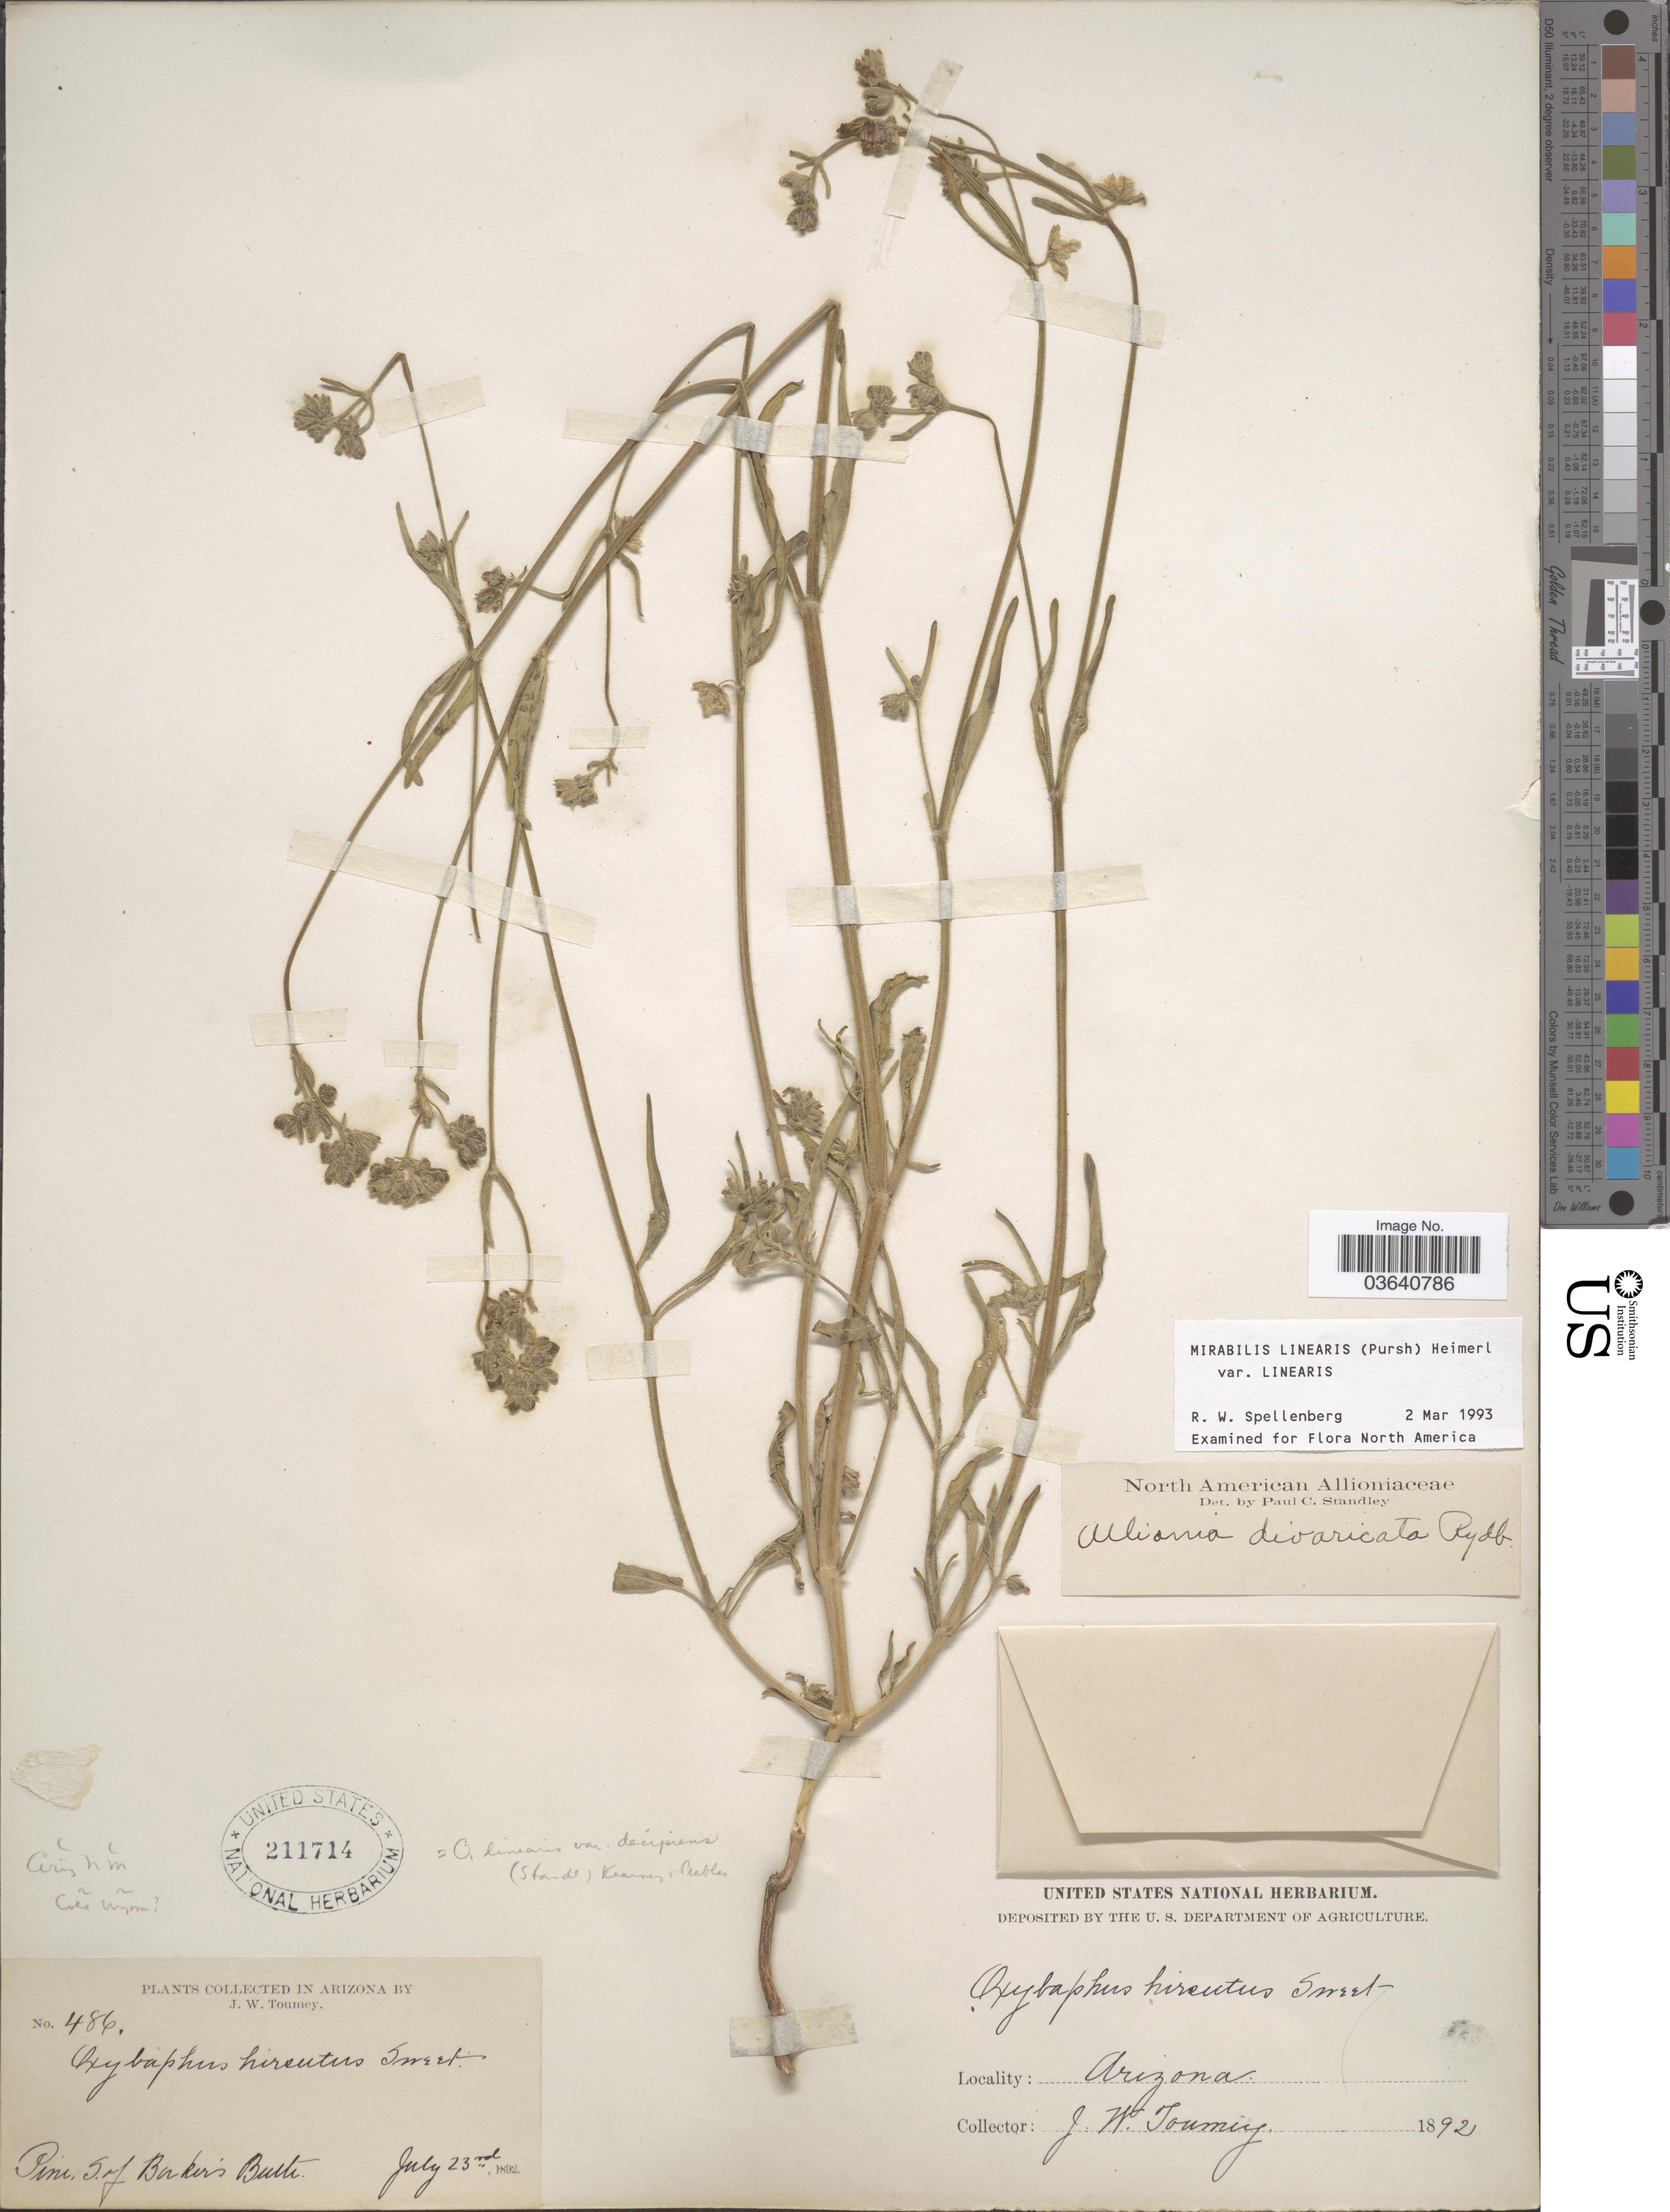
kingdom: Plantae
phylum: Tracheophyta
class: Magnoliopsida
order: Caryophyllales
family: Nyctaginaceae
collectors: J. W. Toumey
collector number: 486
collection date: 1892-07-23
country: United States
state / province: Arizona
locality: Pine, S. of Baker's Butte.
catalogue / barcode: US 211714